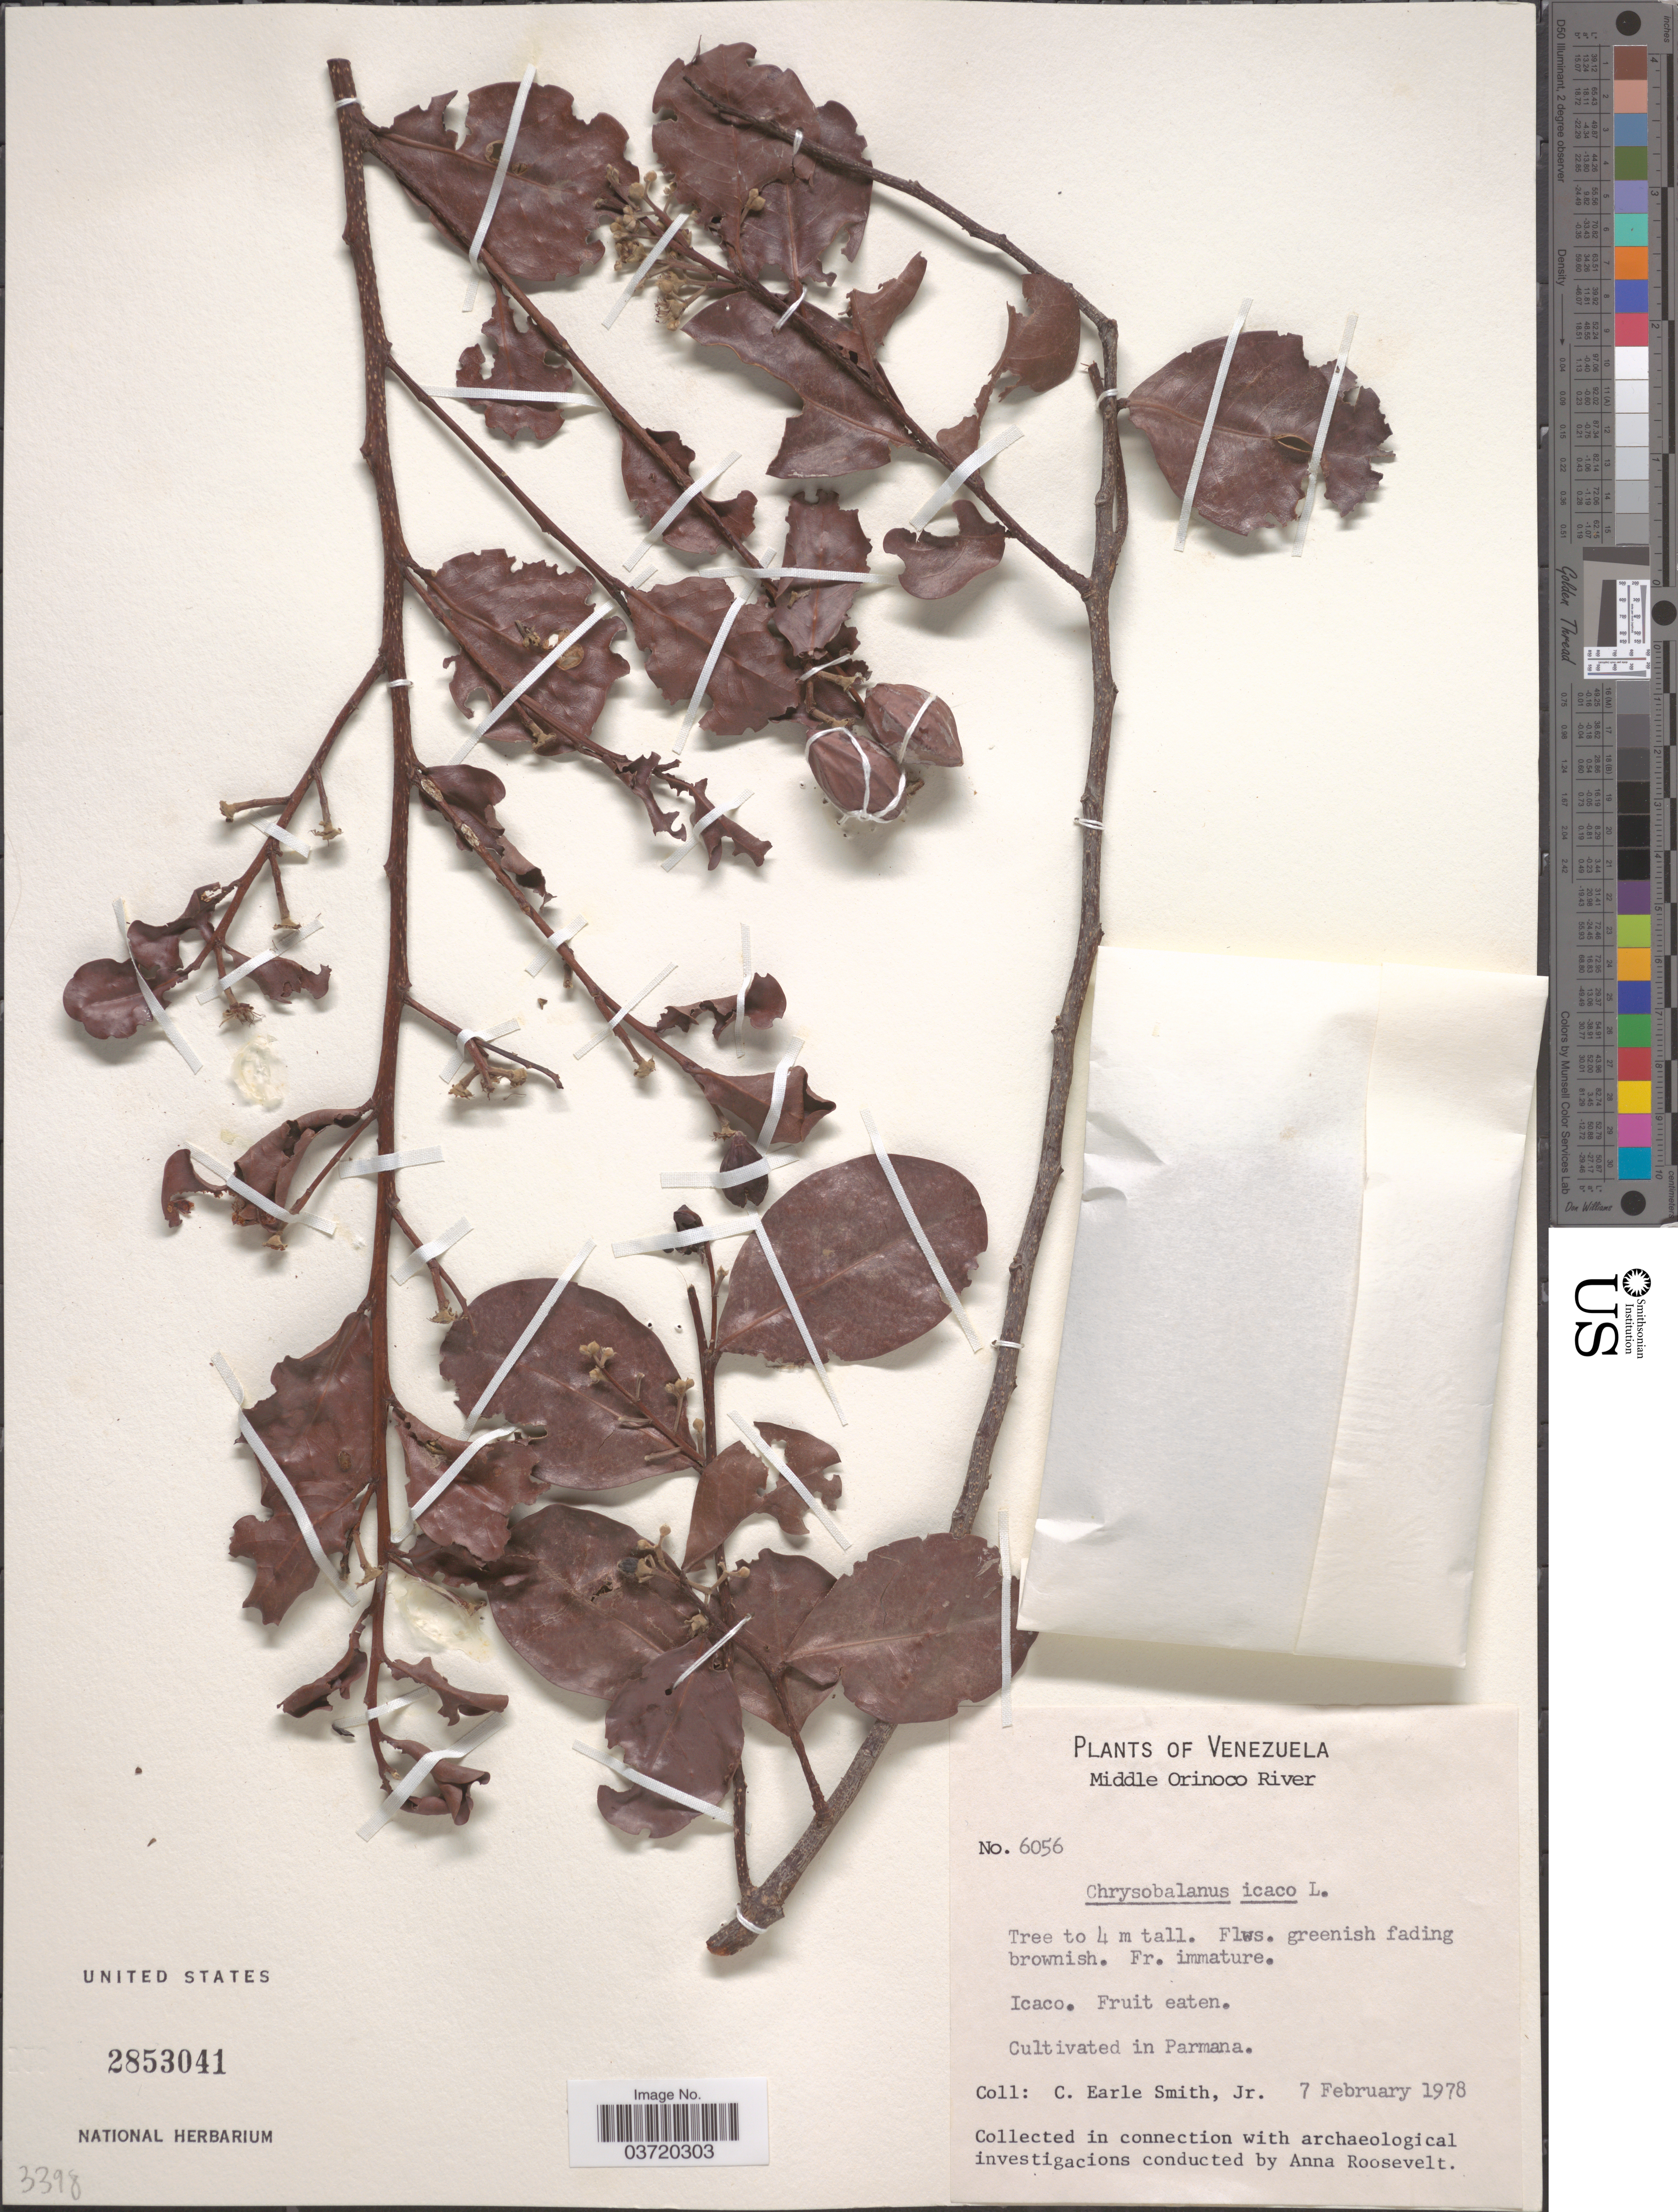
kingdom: Plantae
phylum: Tracheophyta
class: Magnoliopsida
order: Malpighiales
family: Chrysobalanaceae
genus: Chrysobalanus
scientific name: Chrysobalanus icaco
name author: L.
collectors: C. E. Smith Jr.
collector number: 6056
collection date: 1978-02-07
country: Venezuela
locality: Middle Orinoco River.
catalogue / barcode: US 2853041